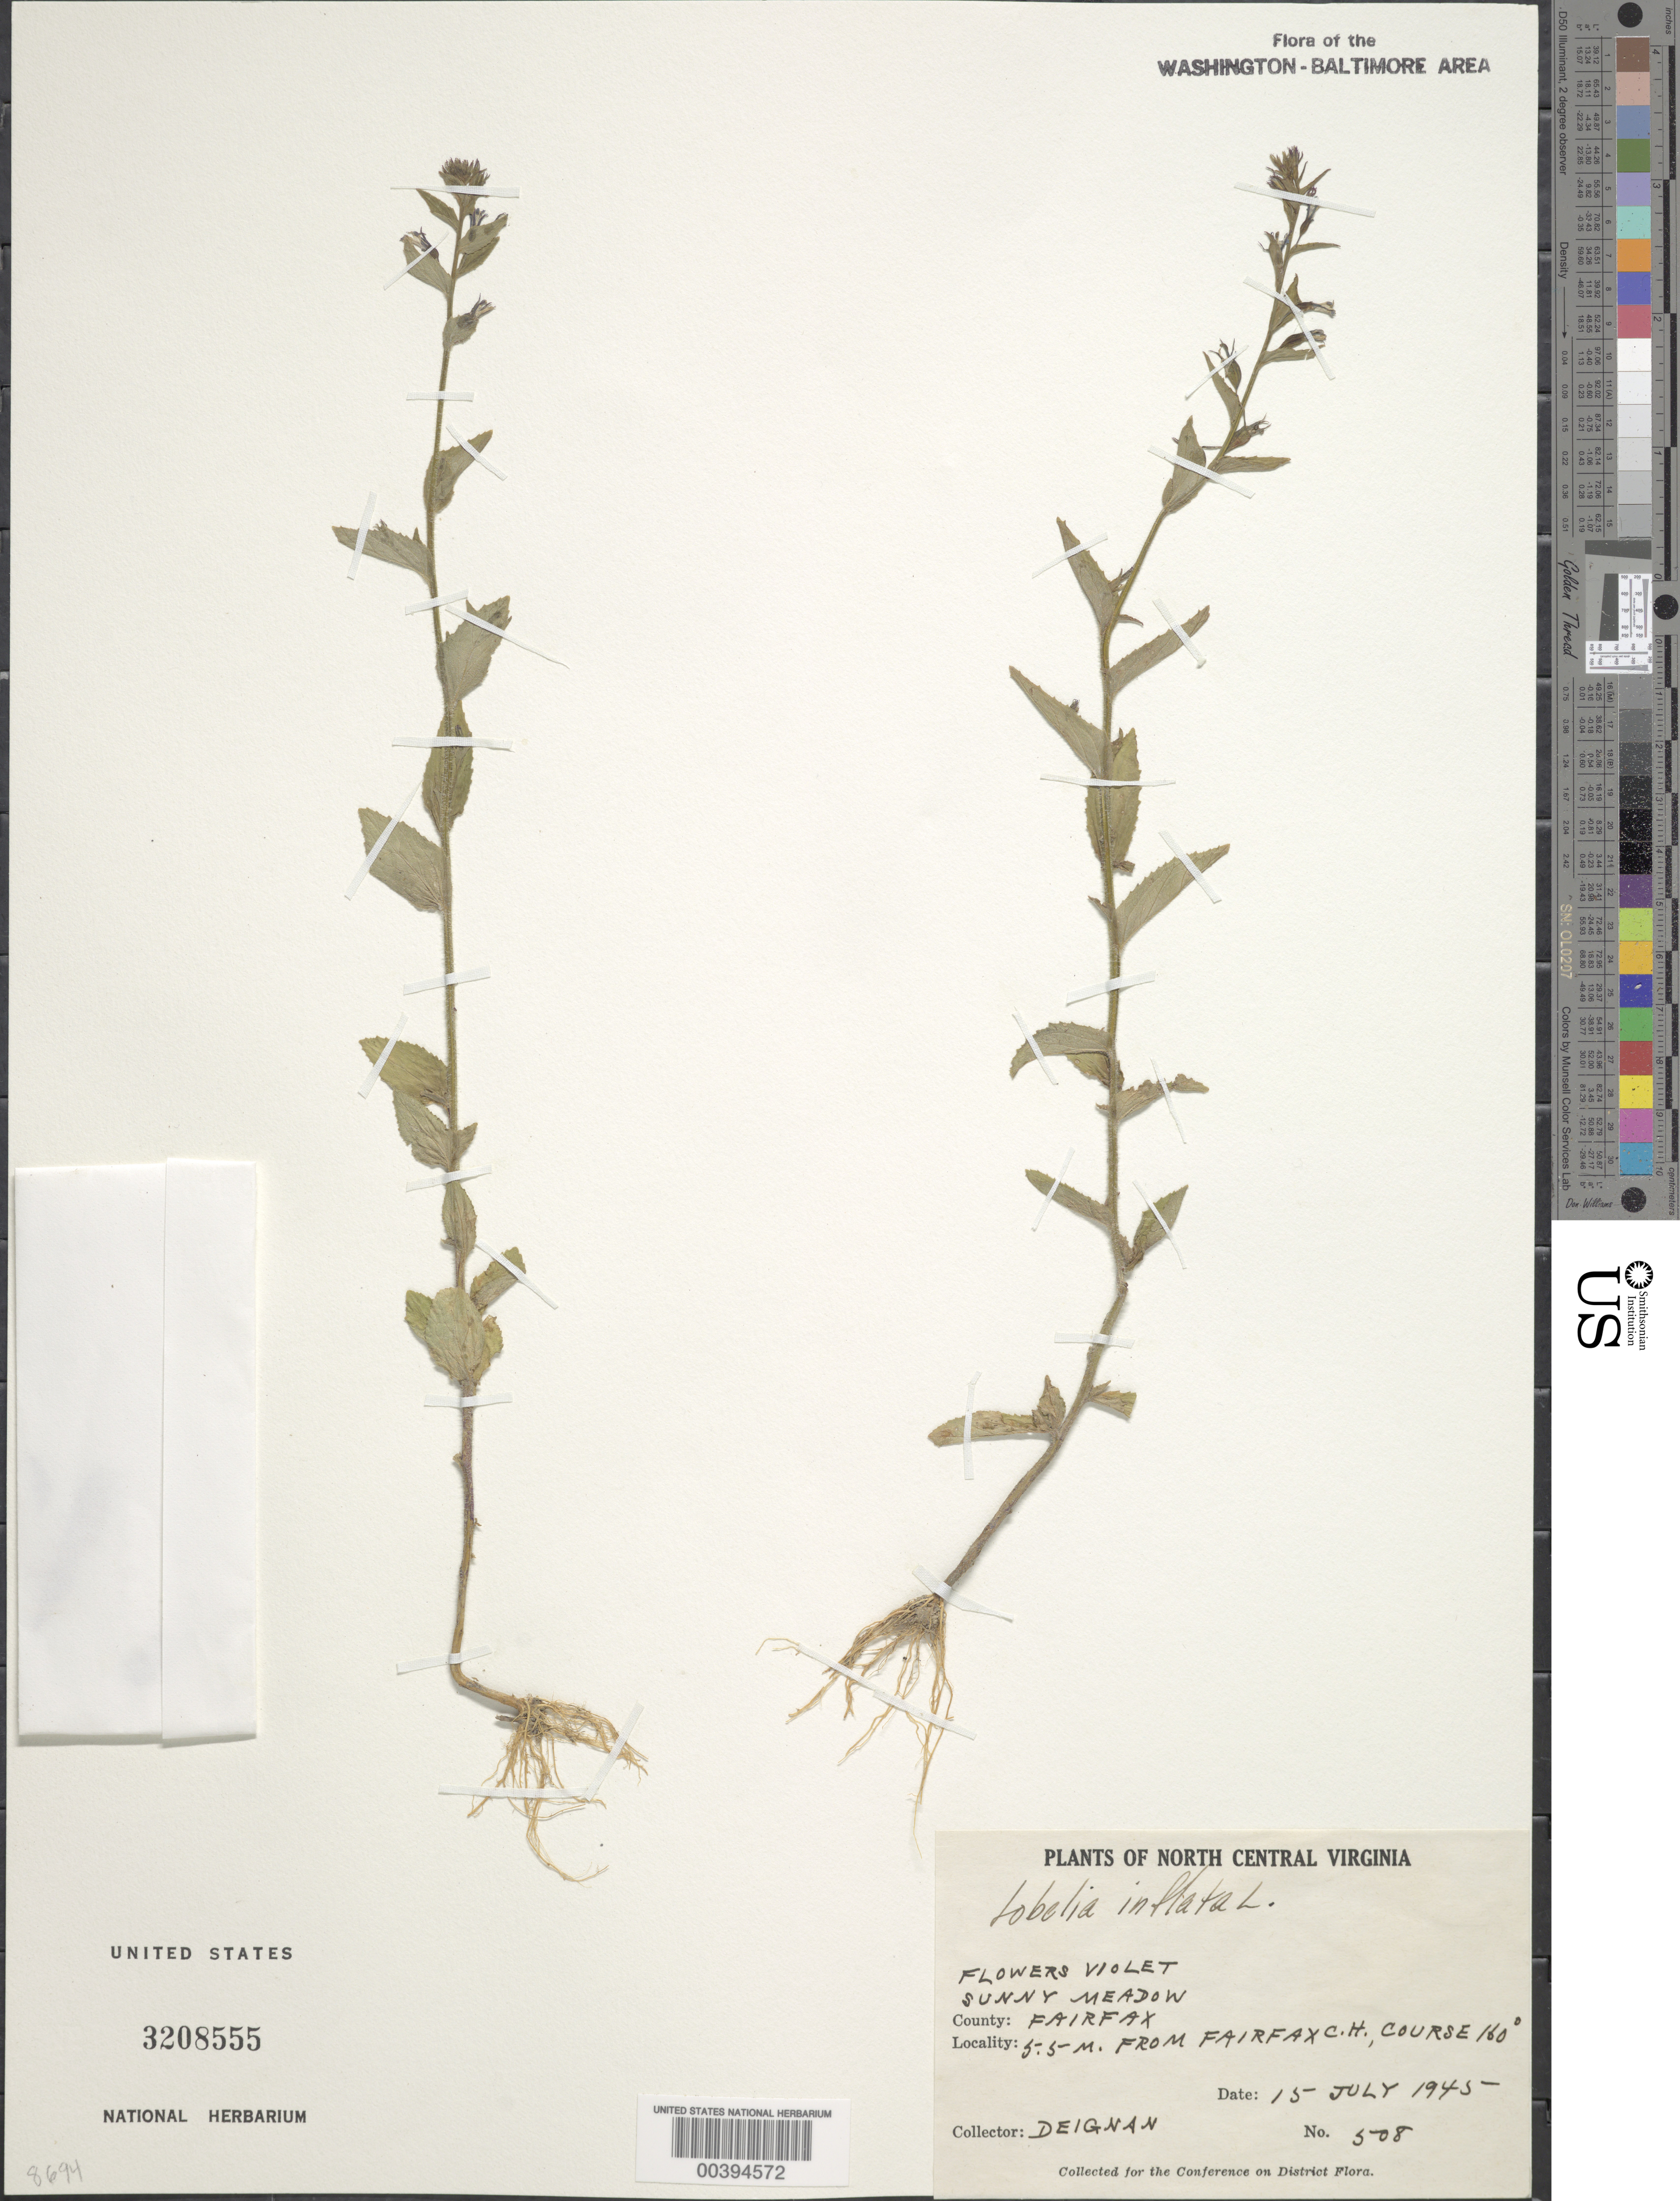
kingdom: Plantae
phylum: Tracheophyta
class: Magnoliopsida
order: Asterales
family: Campanulaceae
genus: Lobelia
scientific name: Lobelia inflata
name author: L.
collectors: H. Deignan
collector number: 508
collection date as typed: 15 Jul 1945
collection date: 1945-07-15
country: United States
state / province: Virginia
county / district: Fairfax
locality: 5.5 M from Fairfax Court House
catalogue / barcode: US 3208555